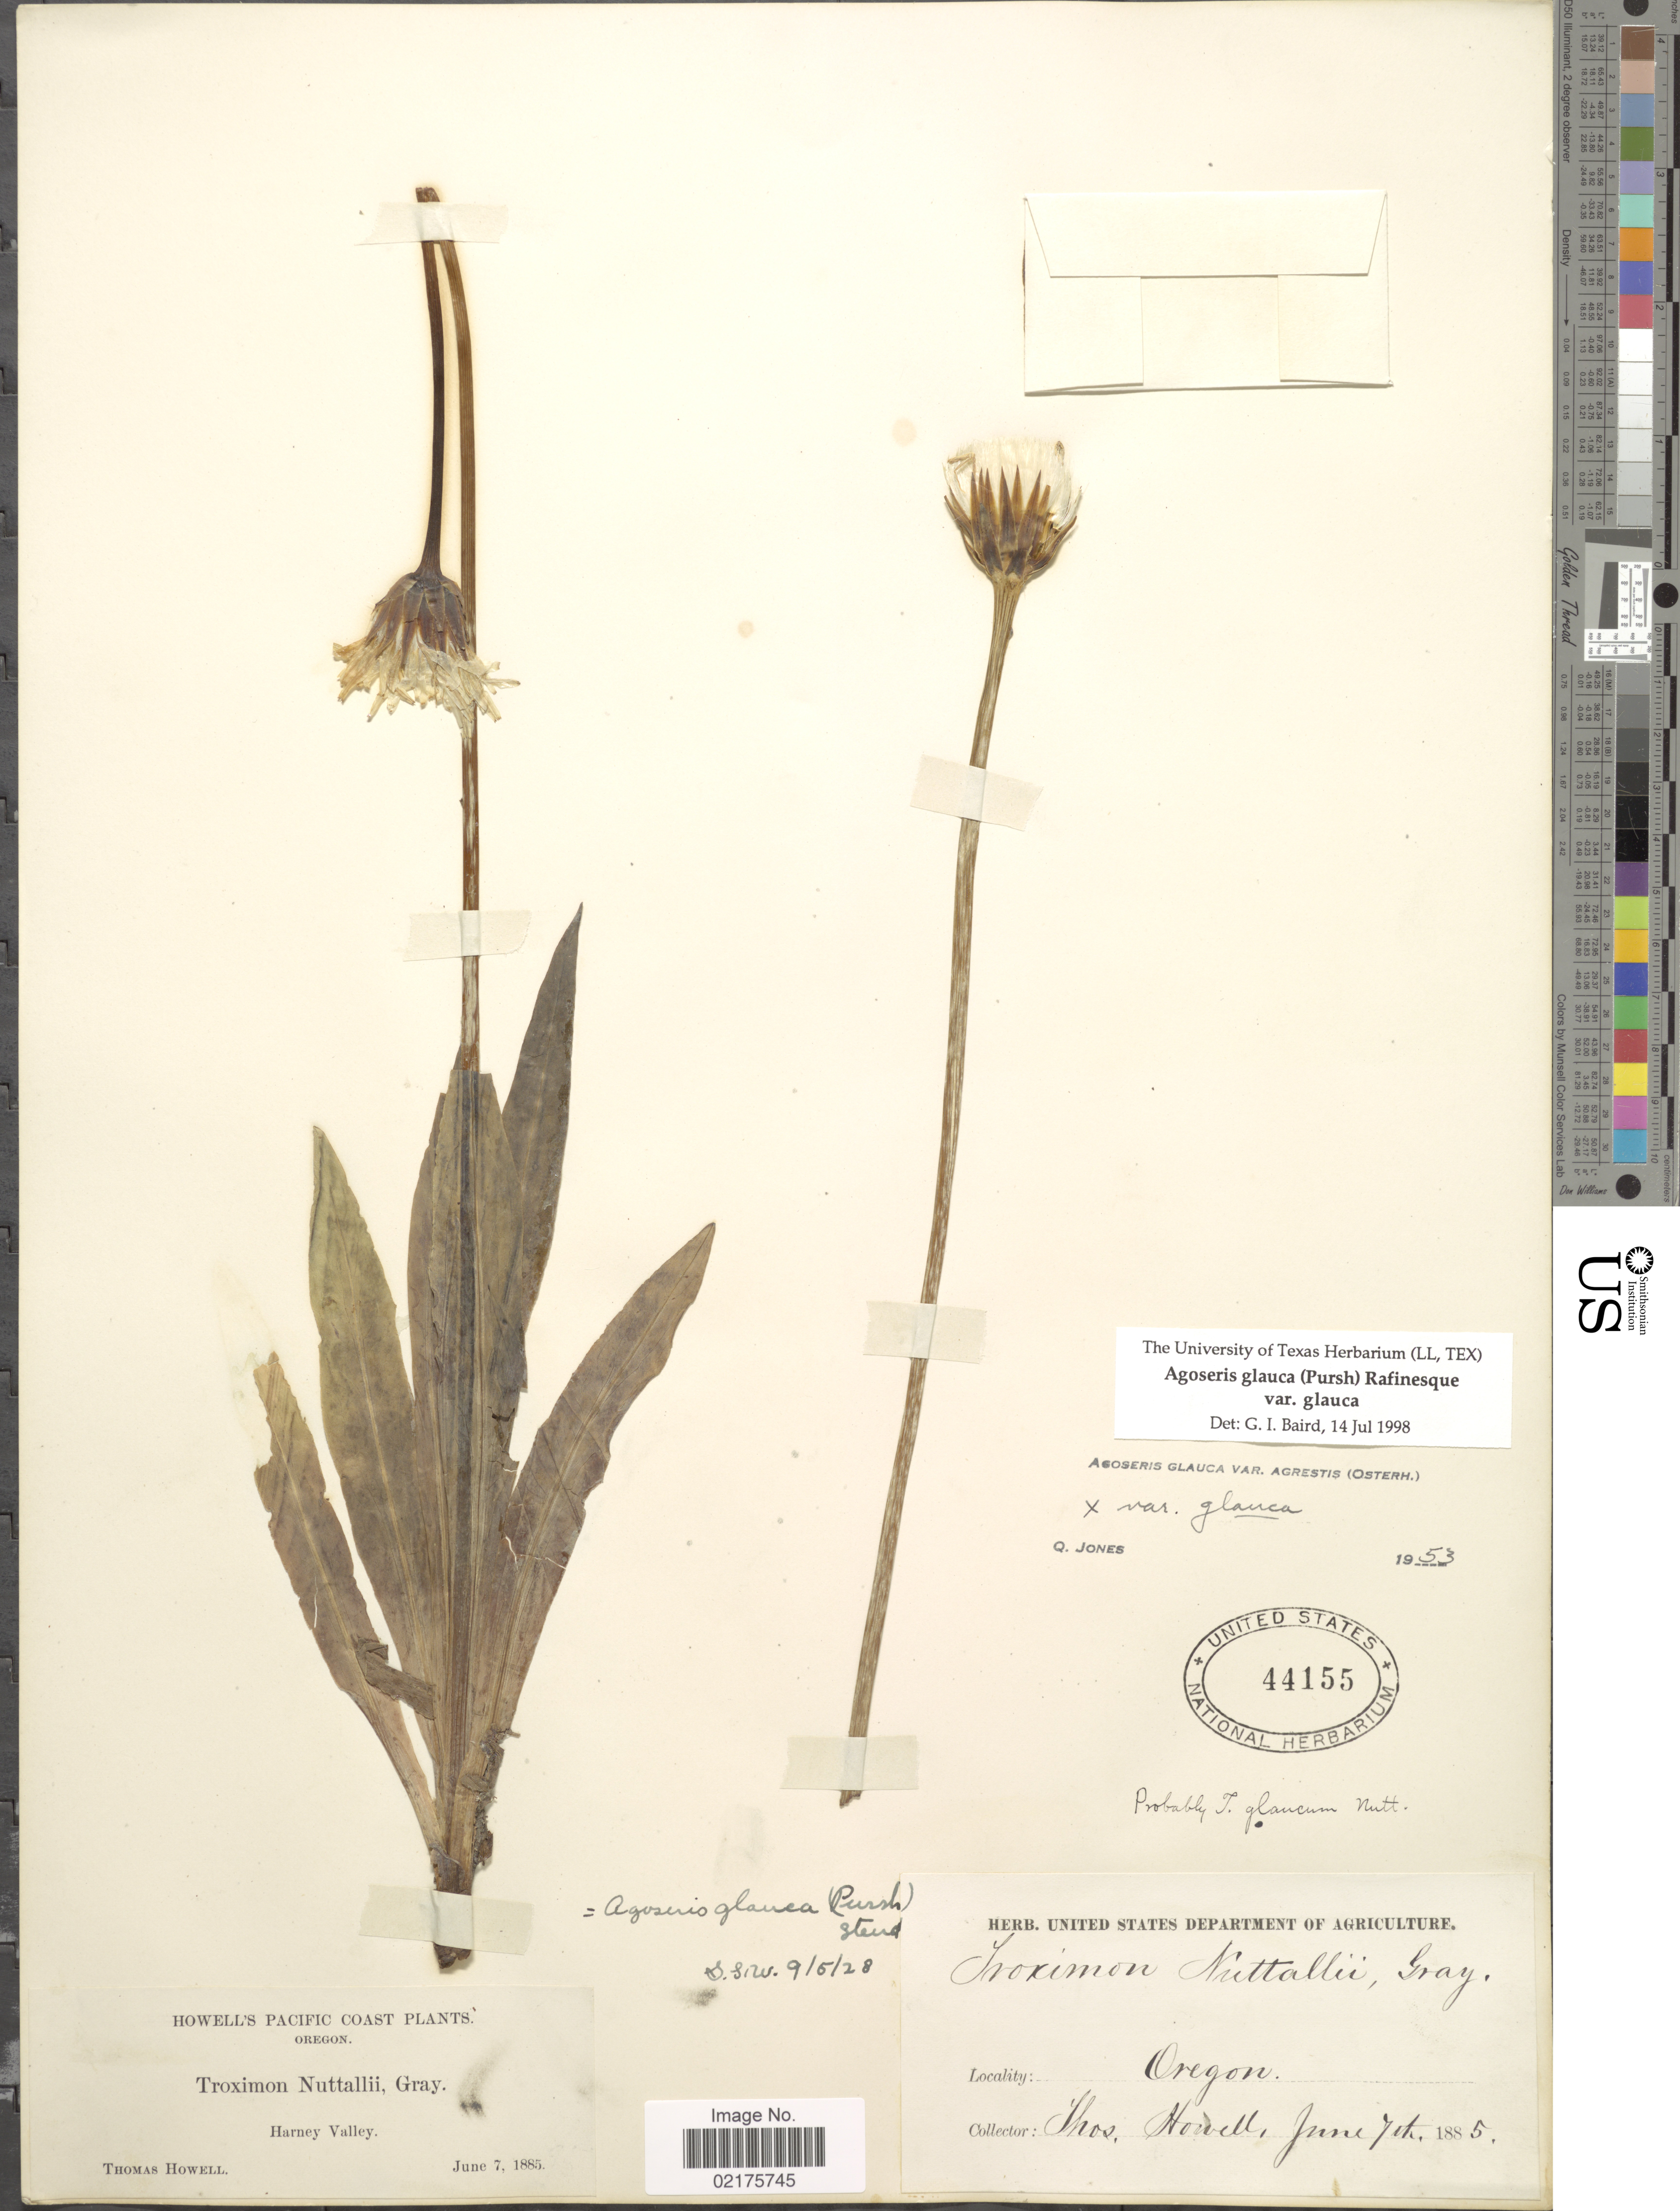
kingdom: Plantae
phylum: Tracheophyta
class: Magnoliopsida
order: Asterales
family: Asteraceae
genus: Agoseris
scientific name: Agoseris glauca var. glauca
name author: (Pursh) Raf.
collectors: T. Howell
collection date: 1885-06-07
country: United States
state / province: Oregon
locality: Pacific Coast, Harney Valley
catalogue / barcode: US 44155